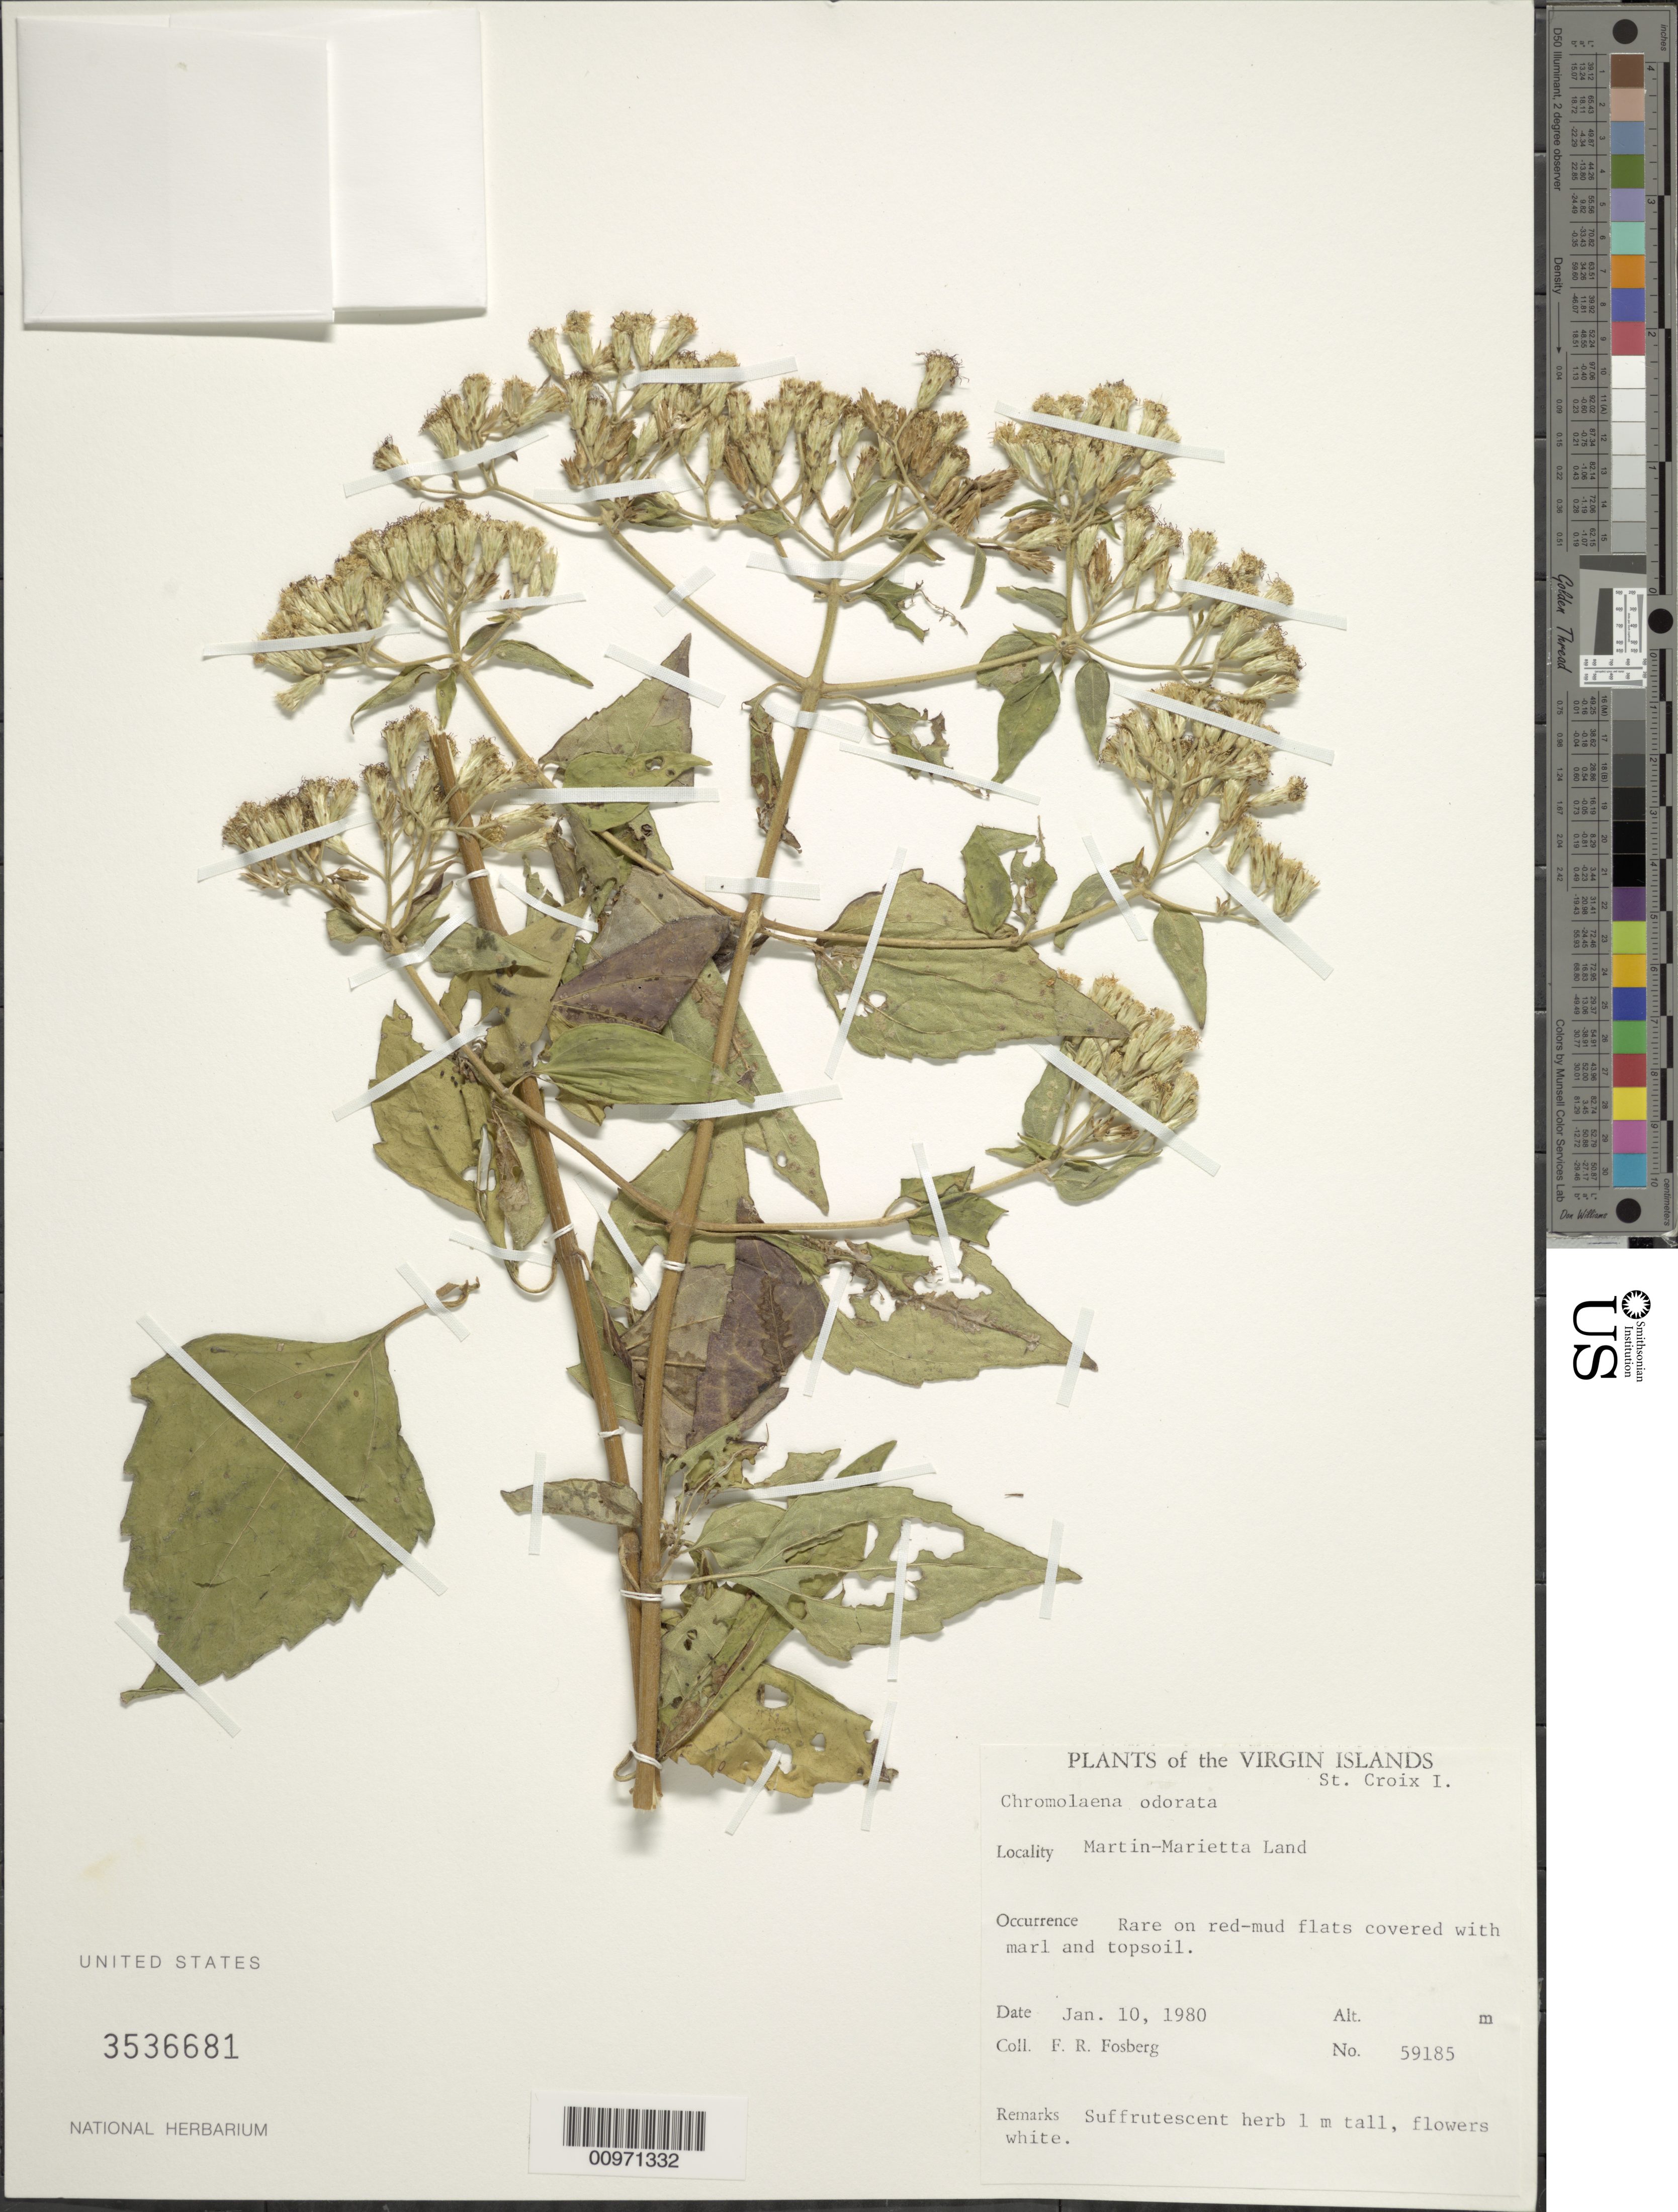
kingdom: Plantae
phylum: Tracheophyta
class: Magnoliopsida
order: Asterales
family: Asteraceae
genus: Chromolaena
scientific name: Chromolaena odorata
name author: (L.) R.M. King & H. Rob.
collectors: F. R. Fosberg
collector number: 59185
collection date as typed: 10 Jan 1980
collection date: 1980-01-10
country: U.S. Virgin Islands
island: St. Croix I.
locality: Martin-Marietta Land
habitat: On red-mud flats covered with marl and topsoil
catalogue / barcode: US 3536681